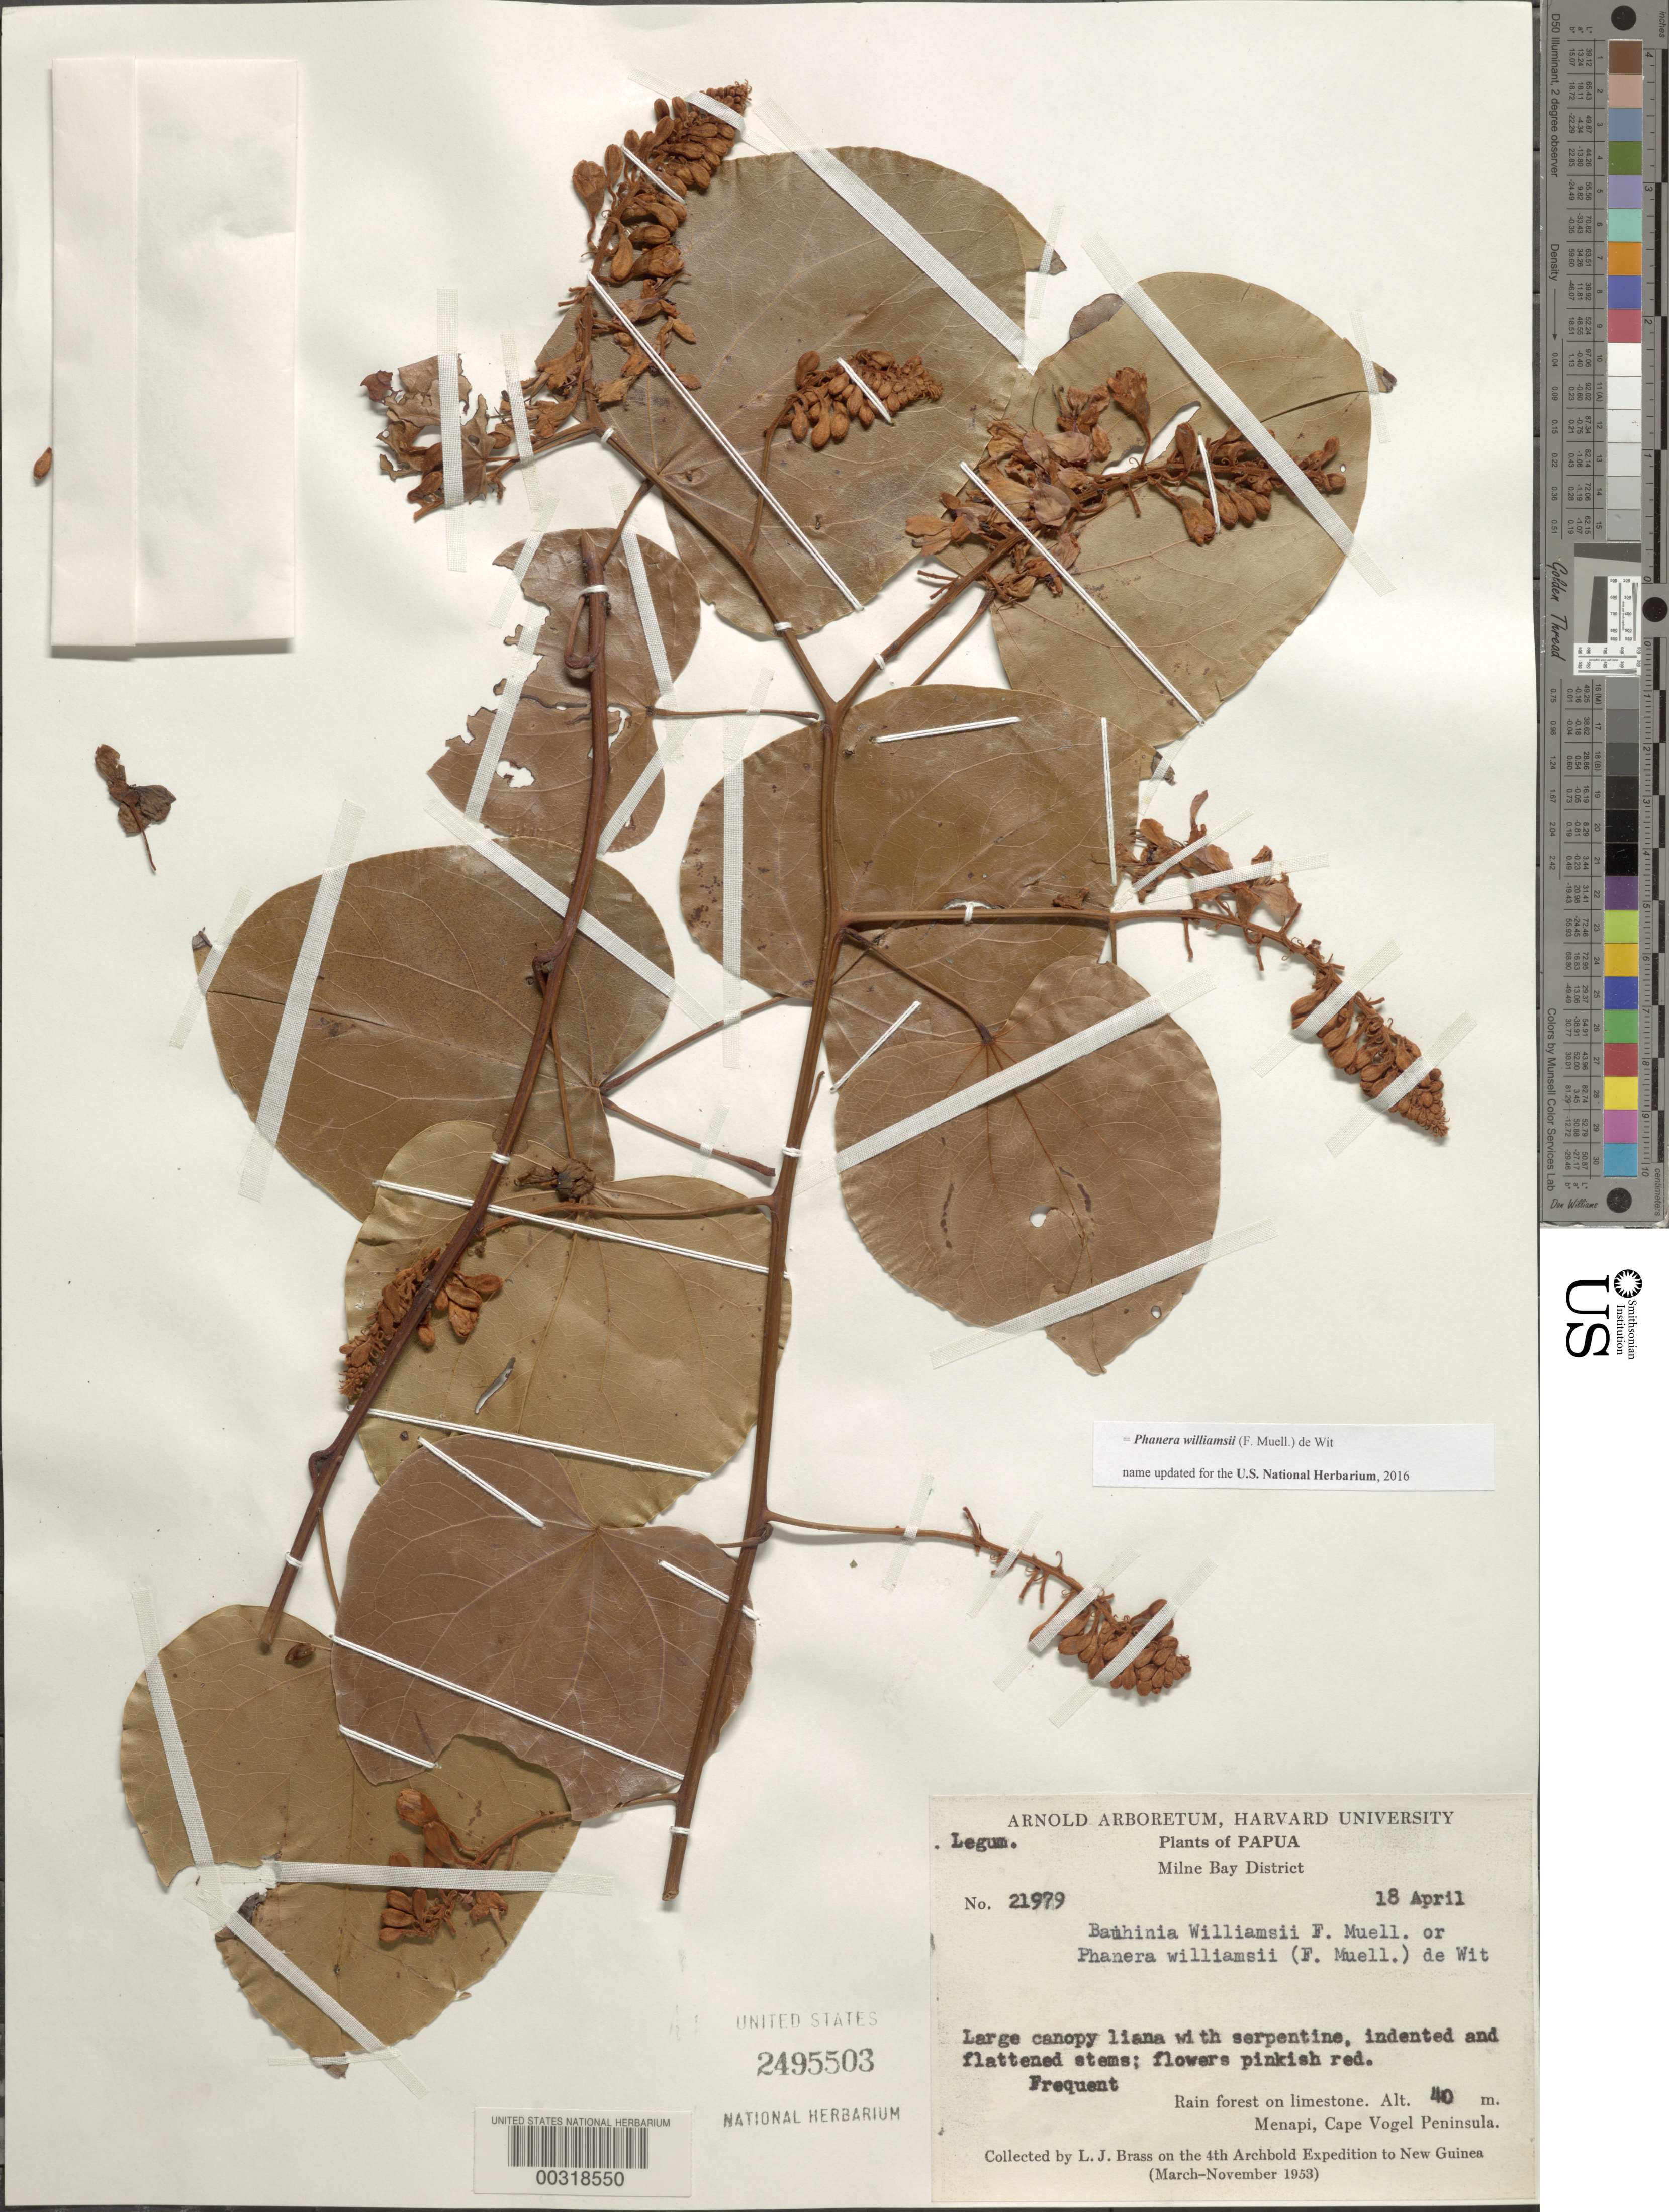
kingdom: Plantae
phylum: Tracheophyta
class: Magnoliopsida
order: Fabales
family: Fabaceae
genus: Phanera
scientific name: Phanera williamsii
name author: (F. Muell.) de Wit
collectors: L. J. Brass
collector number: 21979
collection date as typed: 18 Apr 1953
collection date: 1953-04-18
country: Papua New Guinea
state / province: Milne Bay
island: New Guinea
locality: Menapi, cape vogel peninsula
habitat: Rain forest on limestone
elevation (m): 40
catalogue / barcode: US 2495503